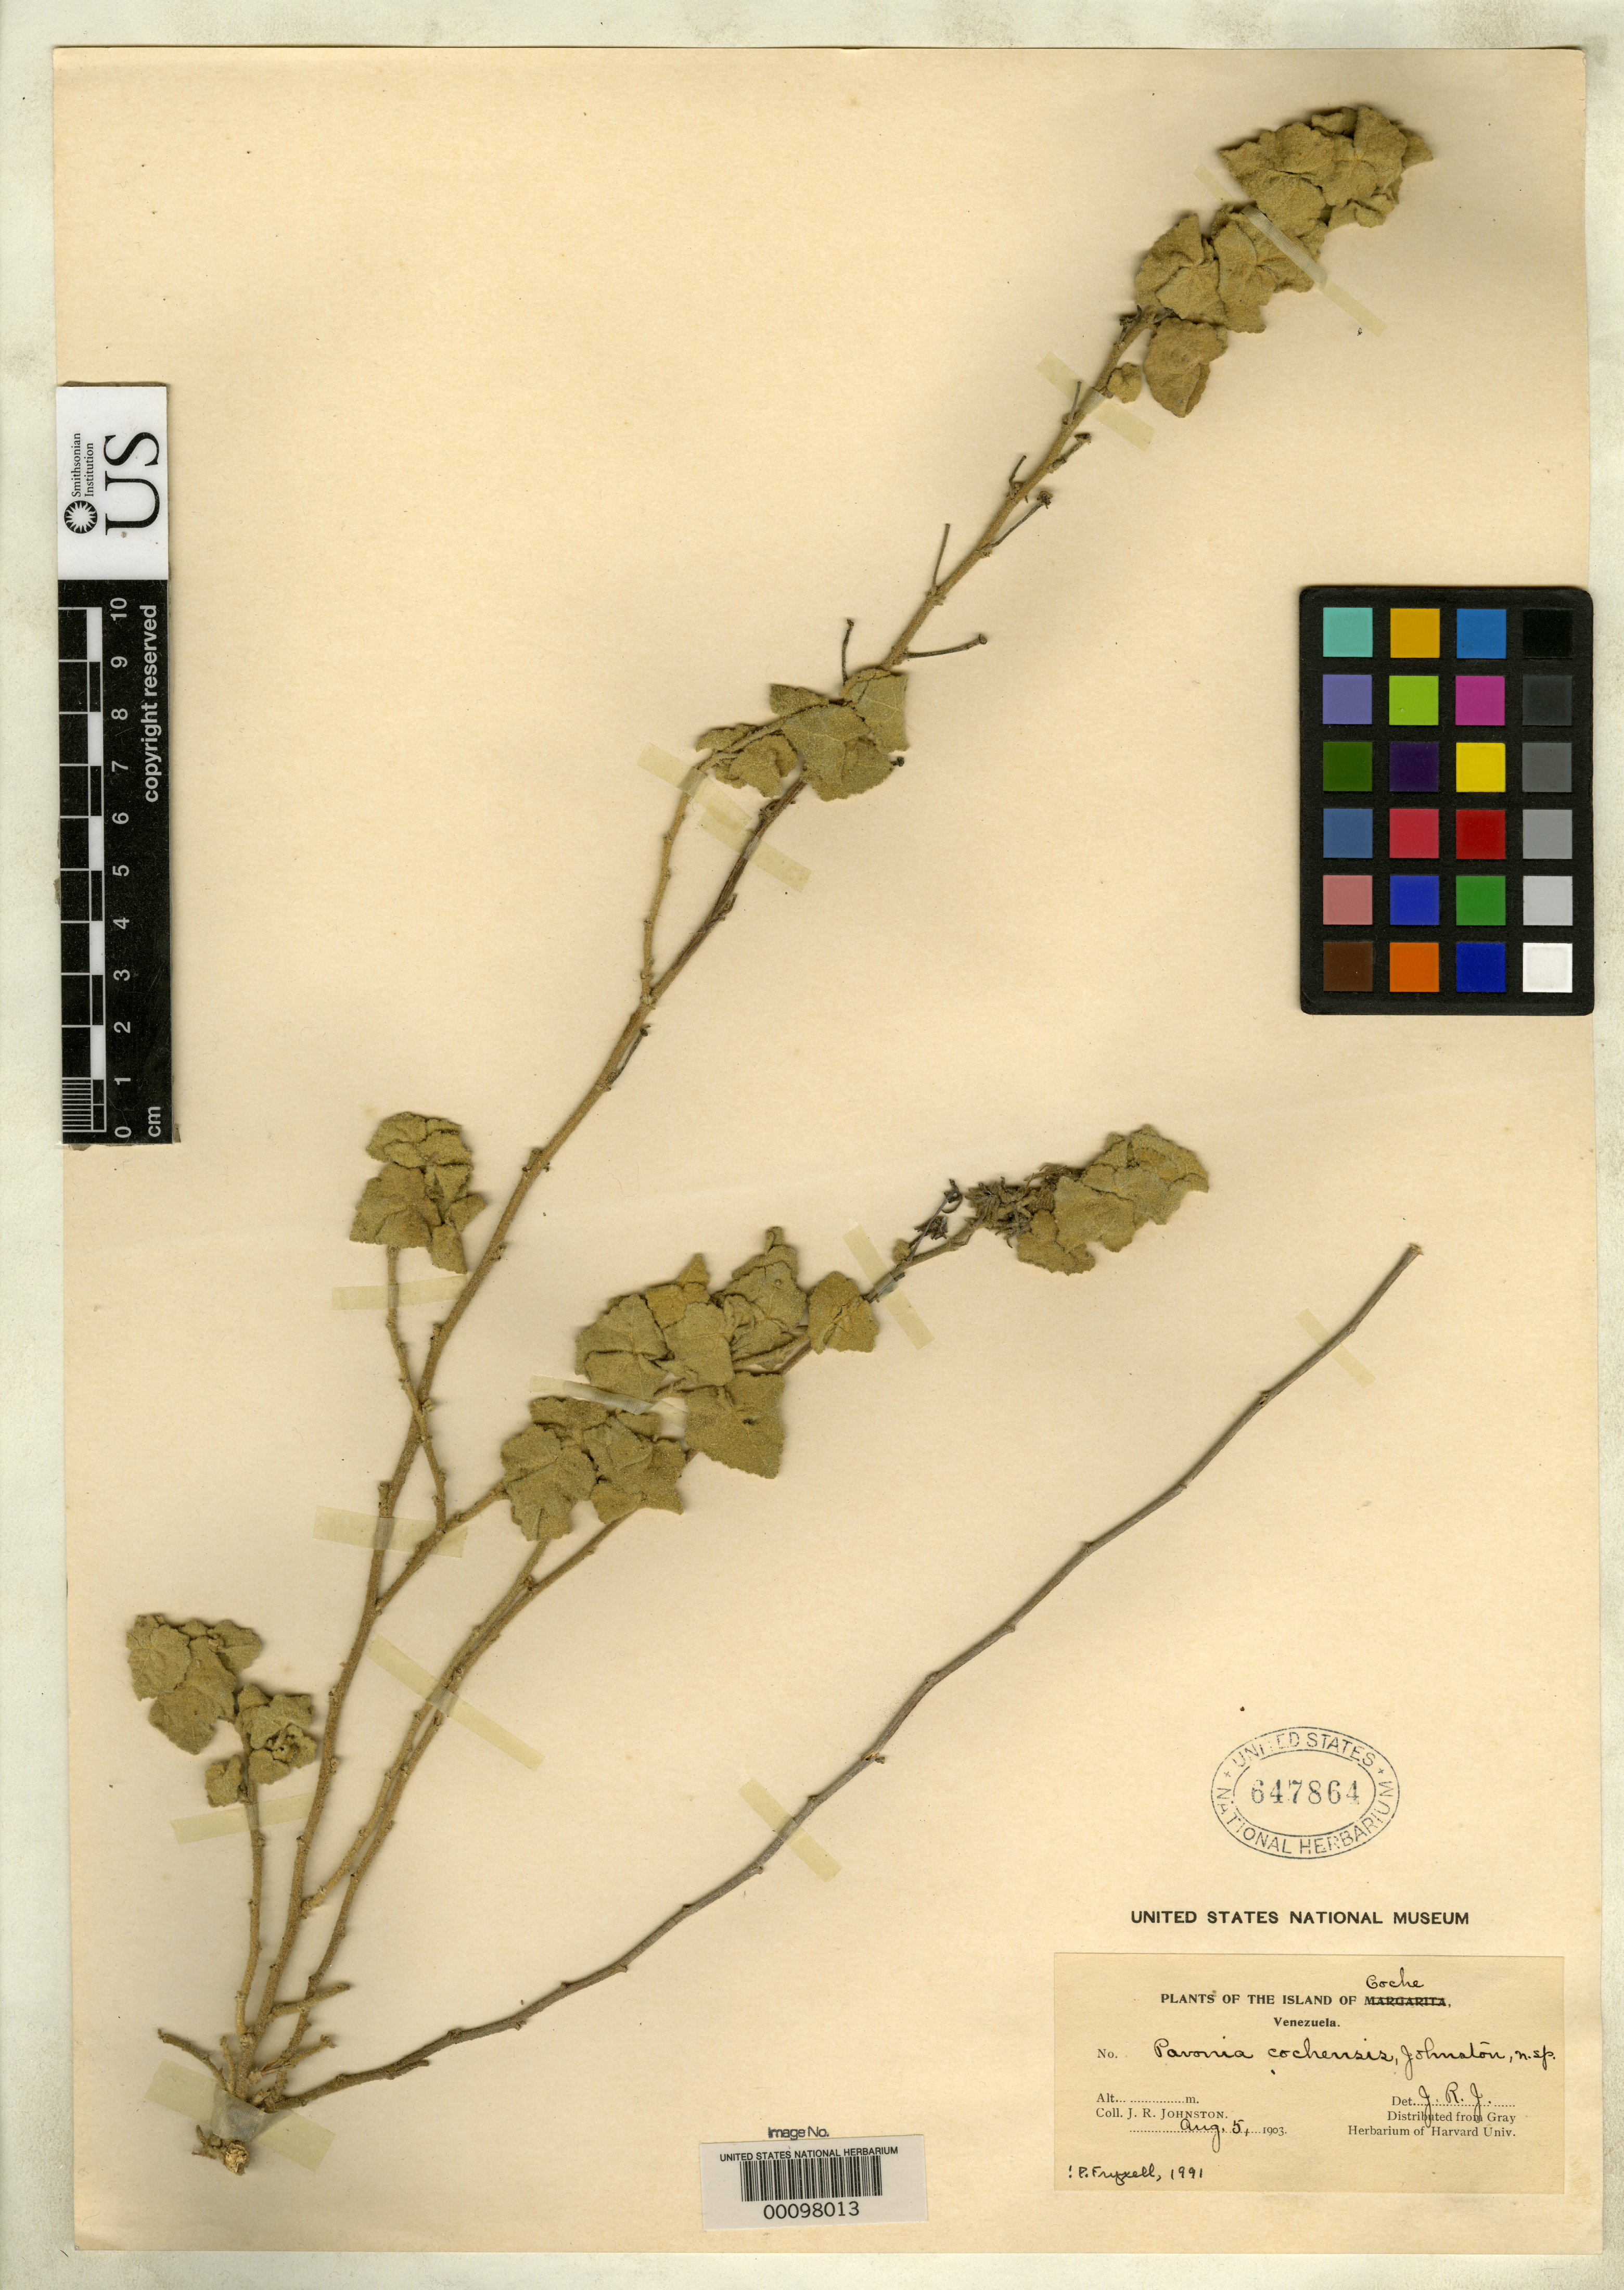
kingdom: Plantae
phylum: Tracheophyta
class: Magnoliopsida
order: Malvales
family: Malvaceae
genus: Pavonia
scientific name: Pavonia cochensis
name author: J.R. Johnst.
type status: Isotype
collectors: J. Johnston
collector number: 18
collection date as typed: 05 Aug 1903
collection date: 1903-08-05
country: Venezuela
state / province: Dependencias Federales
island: Coche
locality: San Pedro.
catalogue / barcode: US 647864